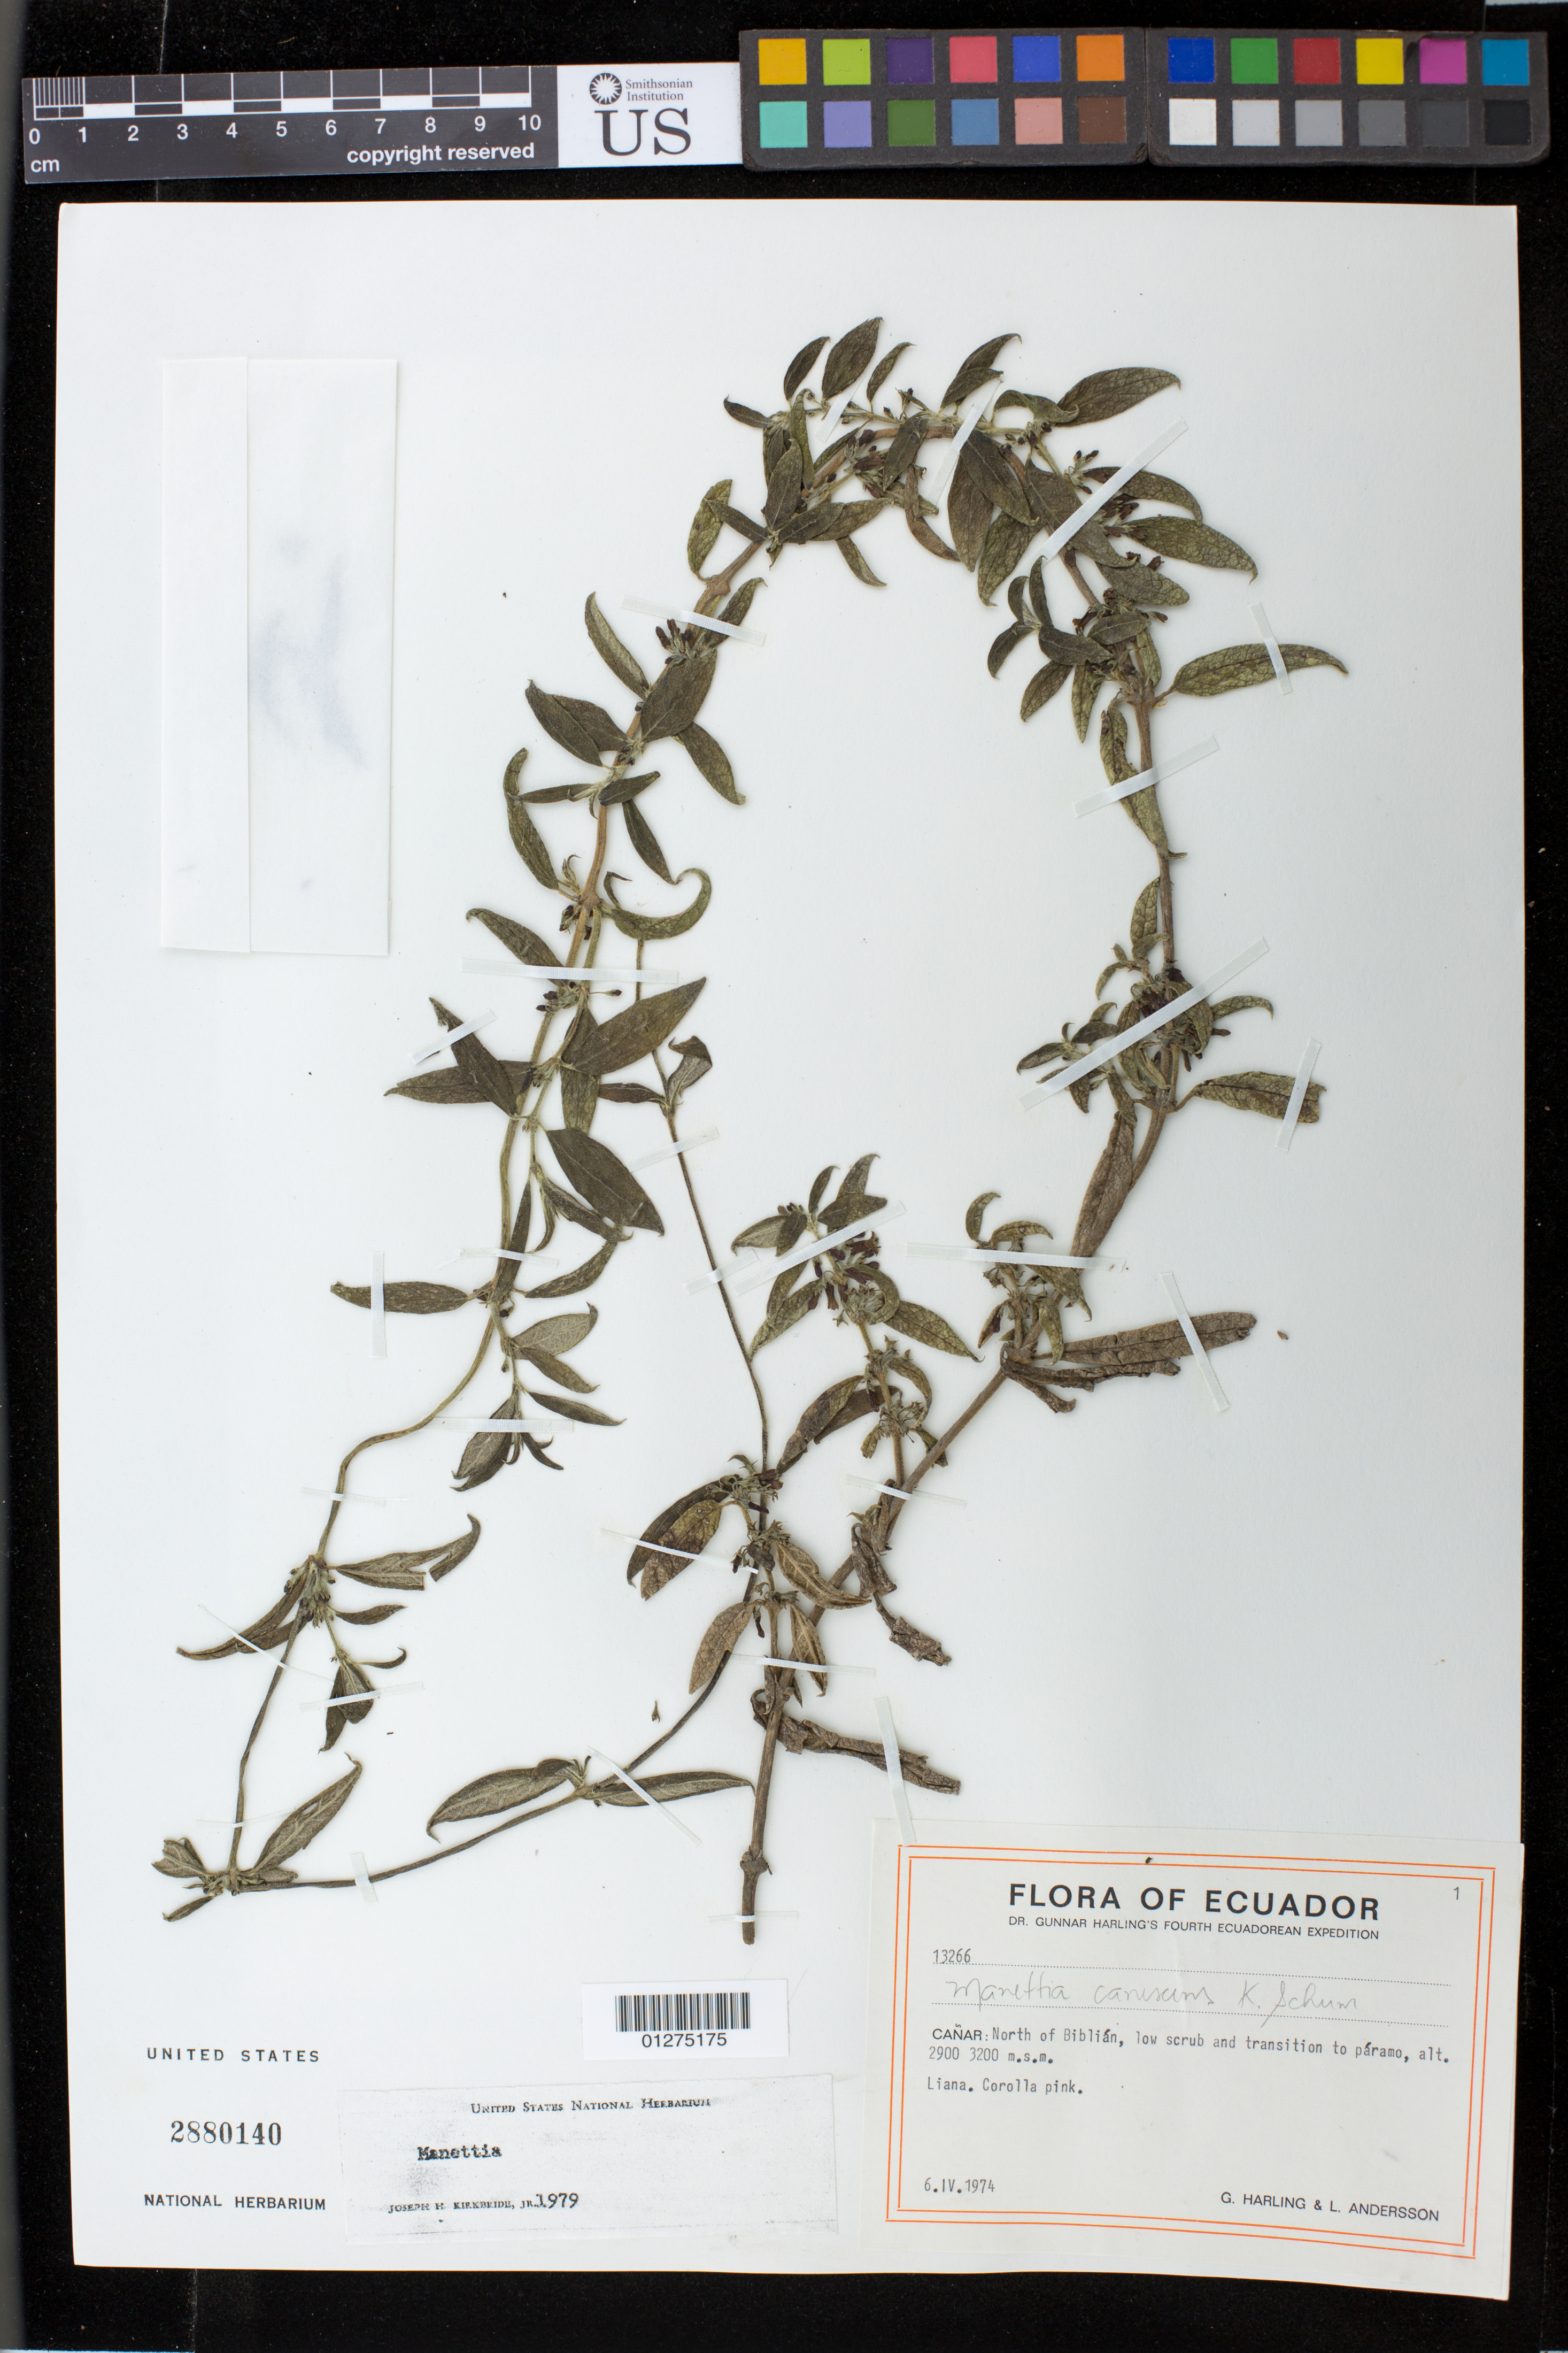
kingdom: Plantae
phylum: Tracheophyta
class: Magnoliopsida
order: Gentianales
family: Rubiaceae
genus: Manettia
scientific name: Manettia sp.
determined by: Kirkbride, J. H., Jr.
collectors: G. Harling & L. Andersson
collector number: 13266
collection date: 1974-04-06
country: Ecuador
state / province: Cañar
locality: North of Biblián.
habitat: low scrub and transition to paramo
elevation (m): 2900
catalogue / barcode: US 2880140